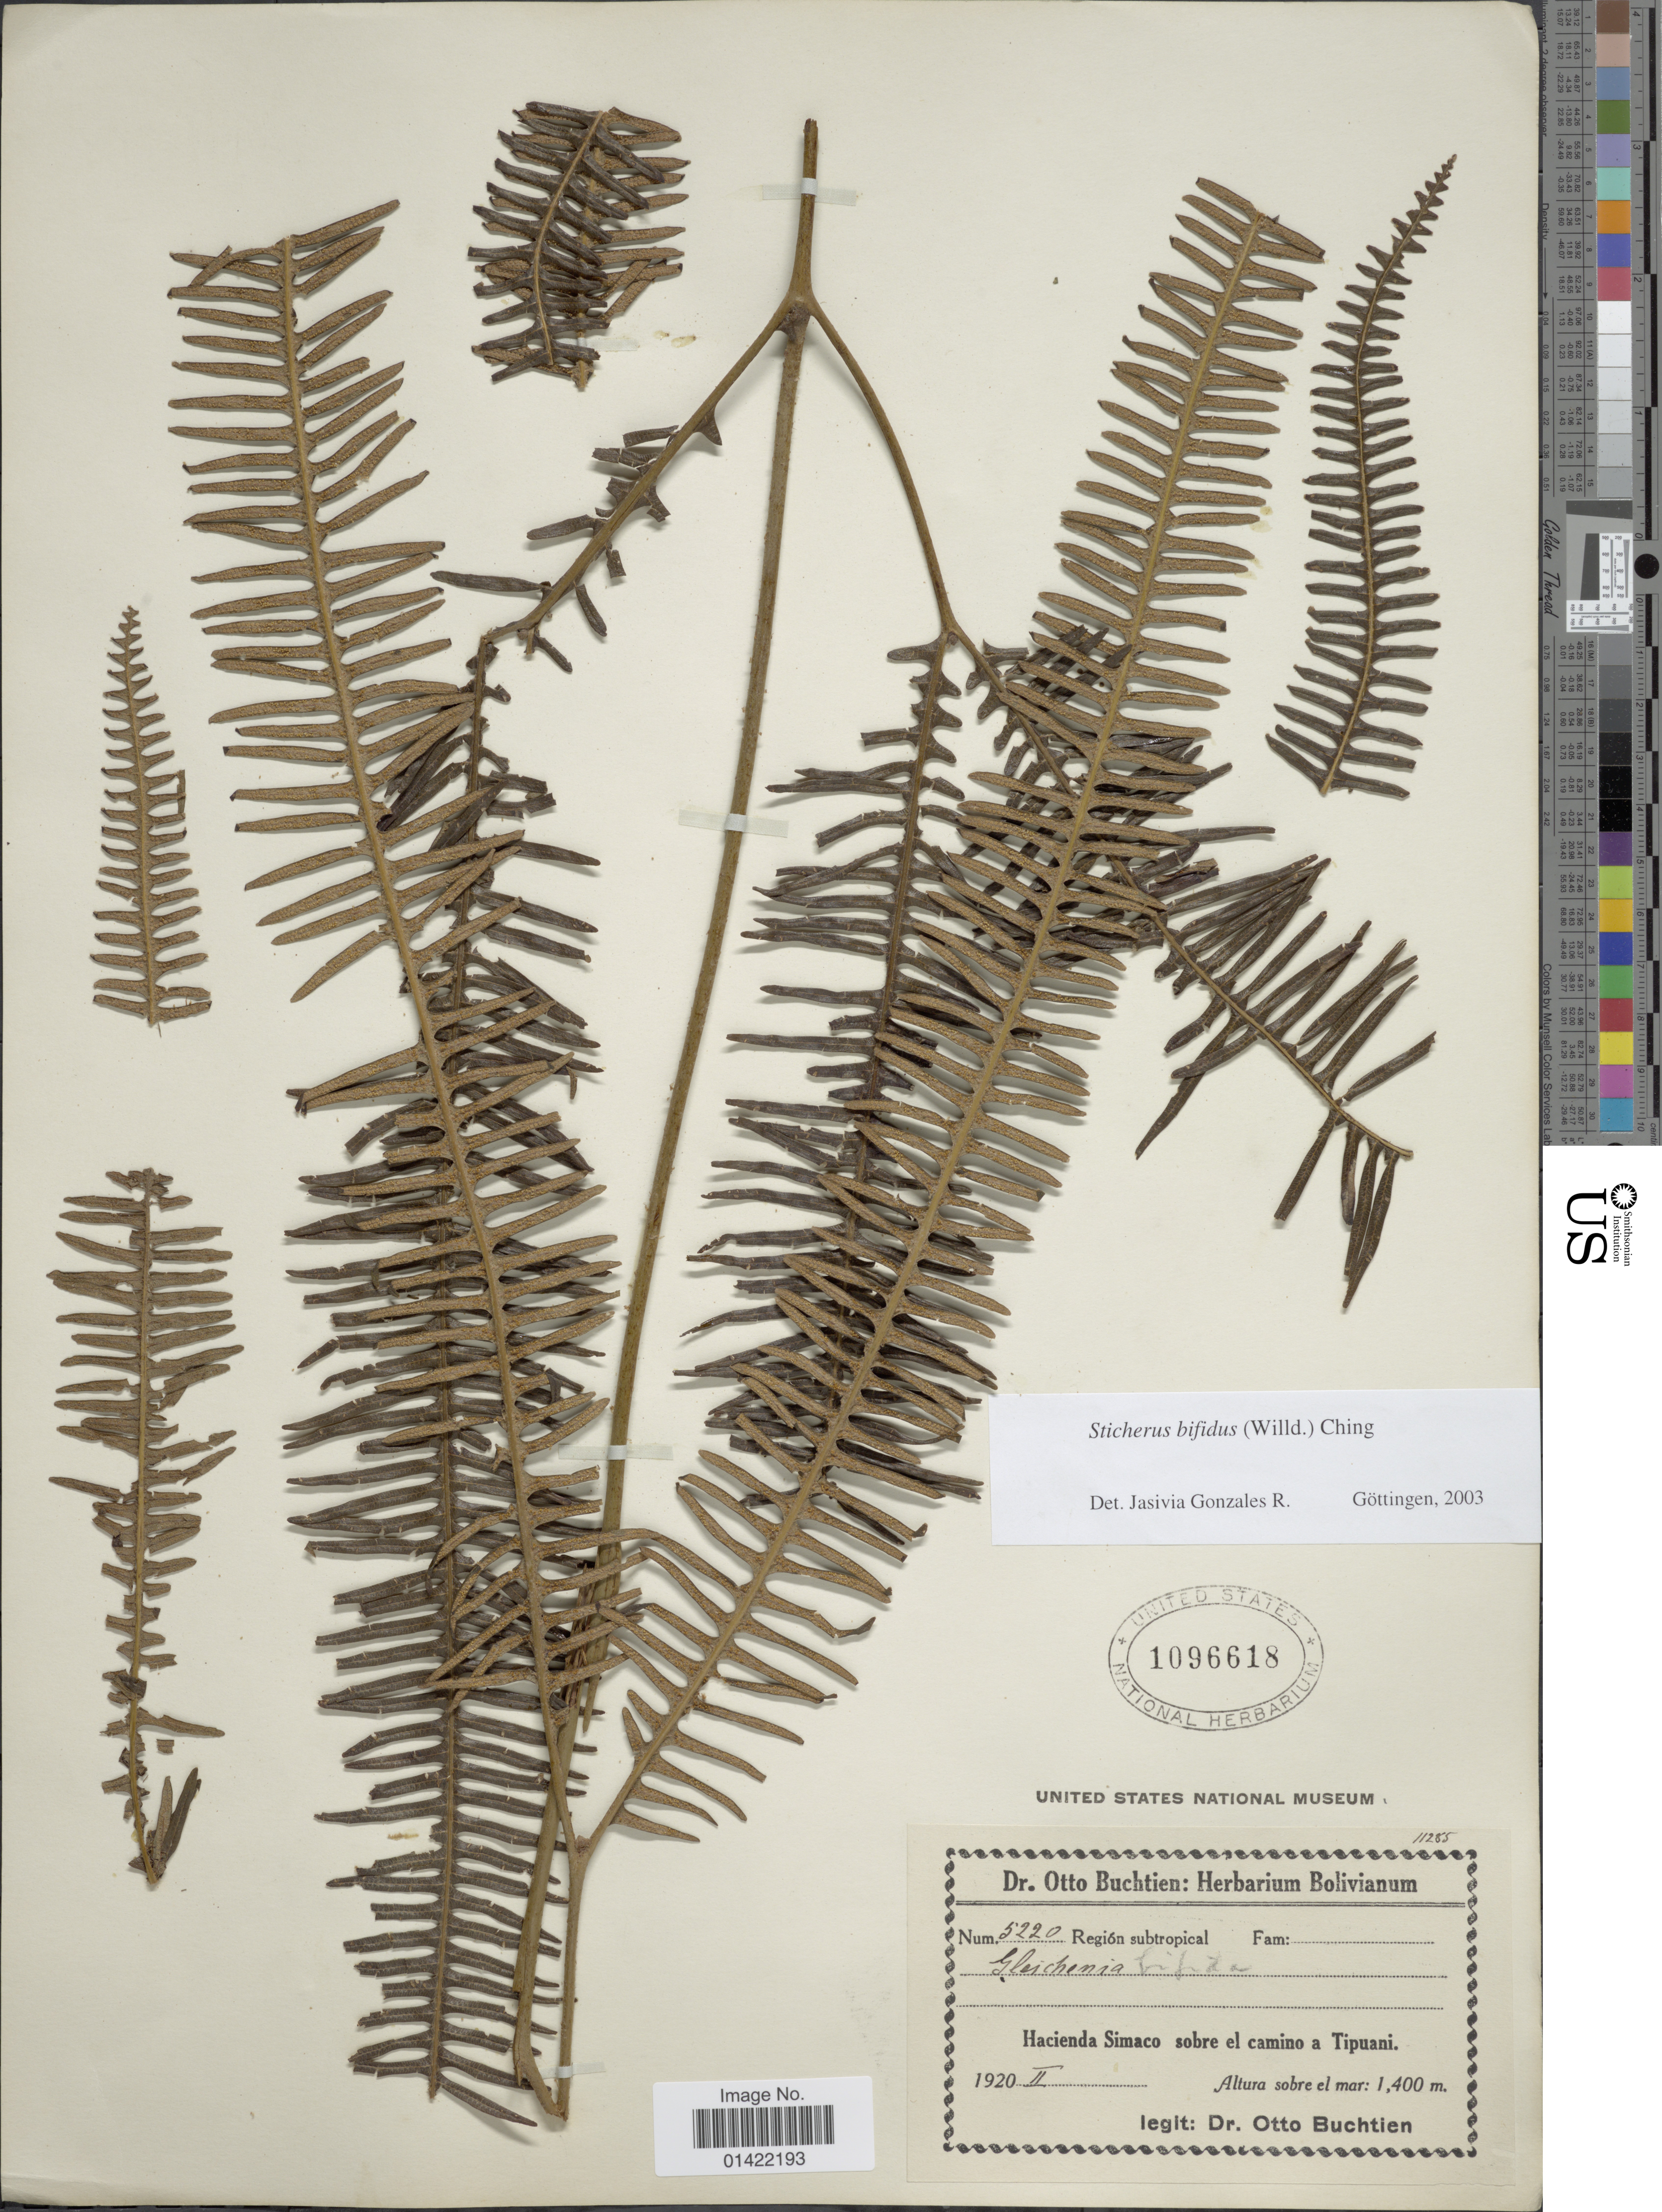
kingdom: Plantae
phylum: Tracheophyta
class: Polypodiopsida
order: Gleicheniales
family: Gleicheniaceae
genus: Sticherus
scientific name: Sticherus bifidus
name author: (Willd.) Ching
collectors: O. Buchtien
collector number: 5220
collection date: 1920-02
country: Bolivia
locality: Hacienda Simaco sobre el camino a Tipuani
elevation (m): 1400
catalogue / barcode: US 1096618